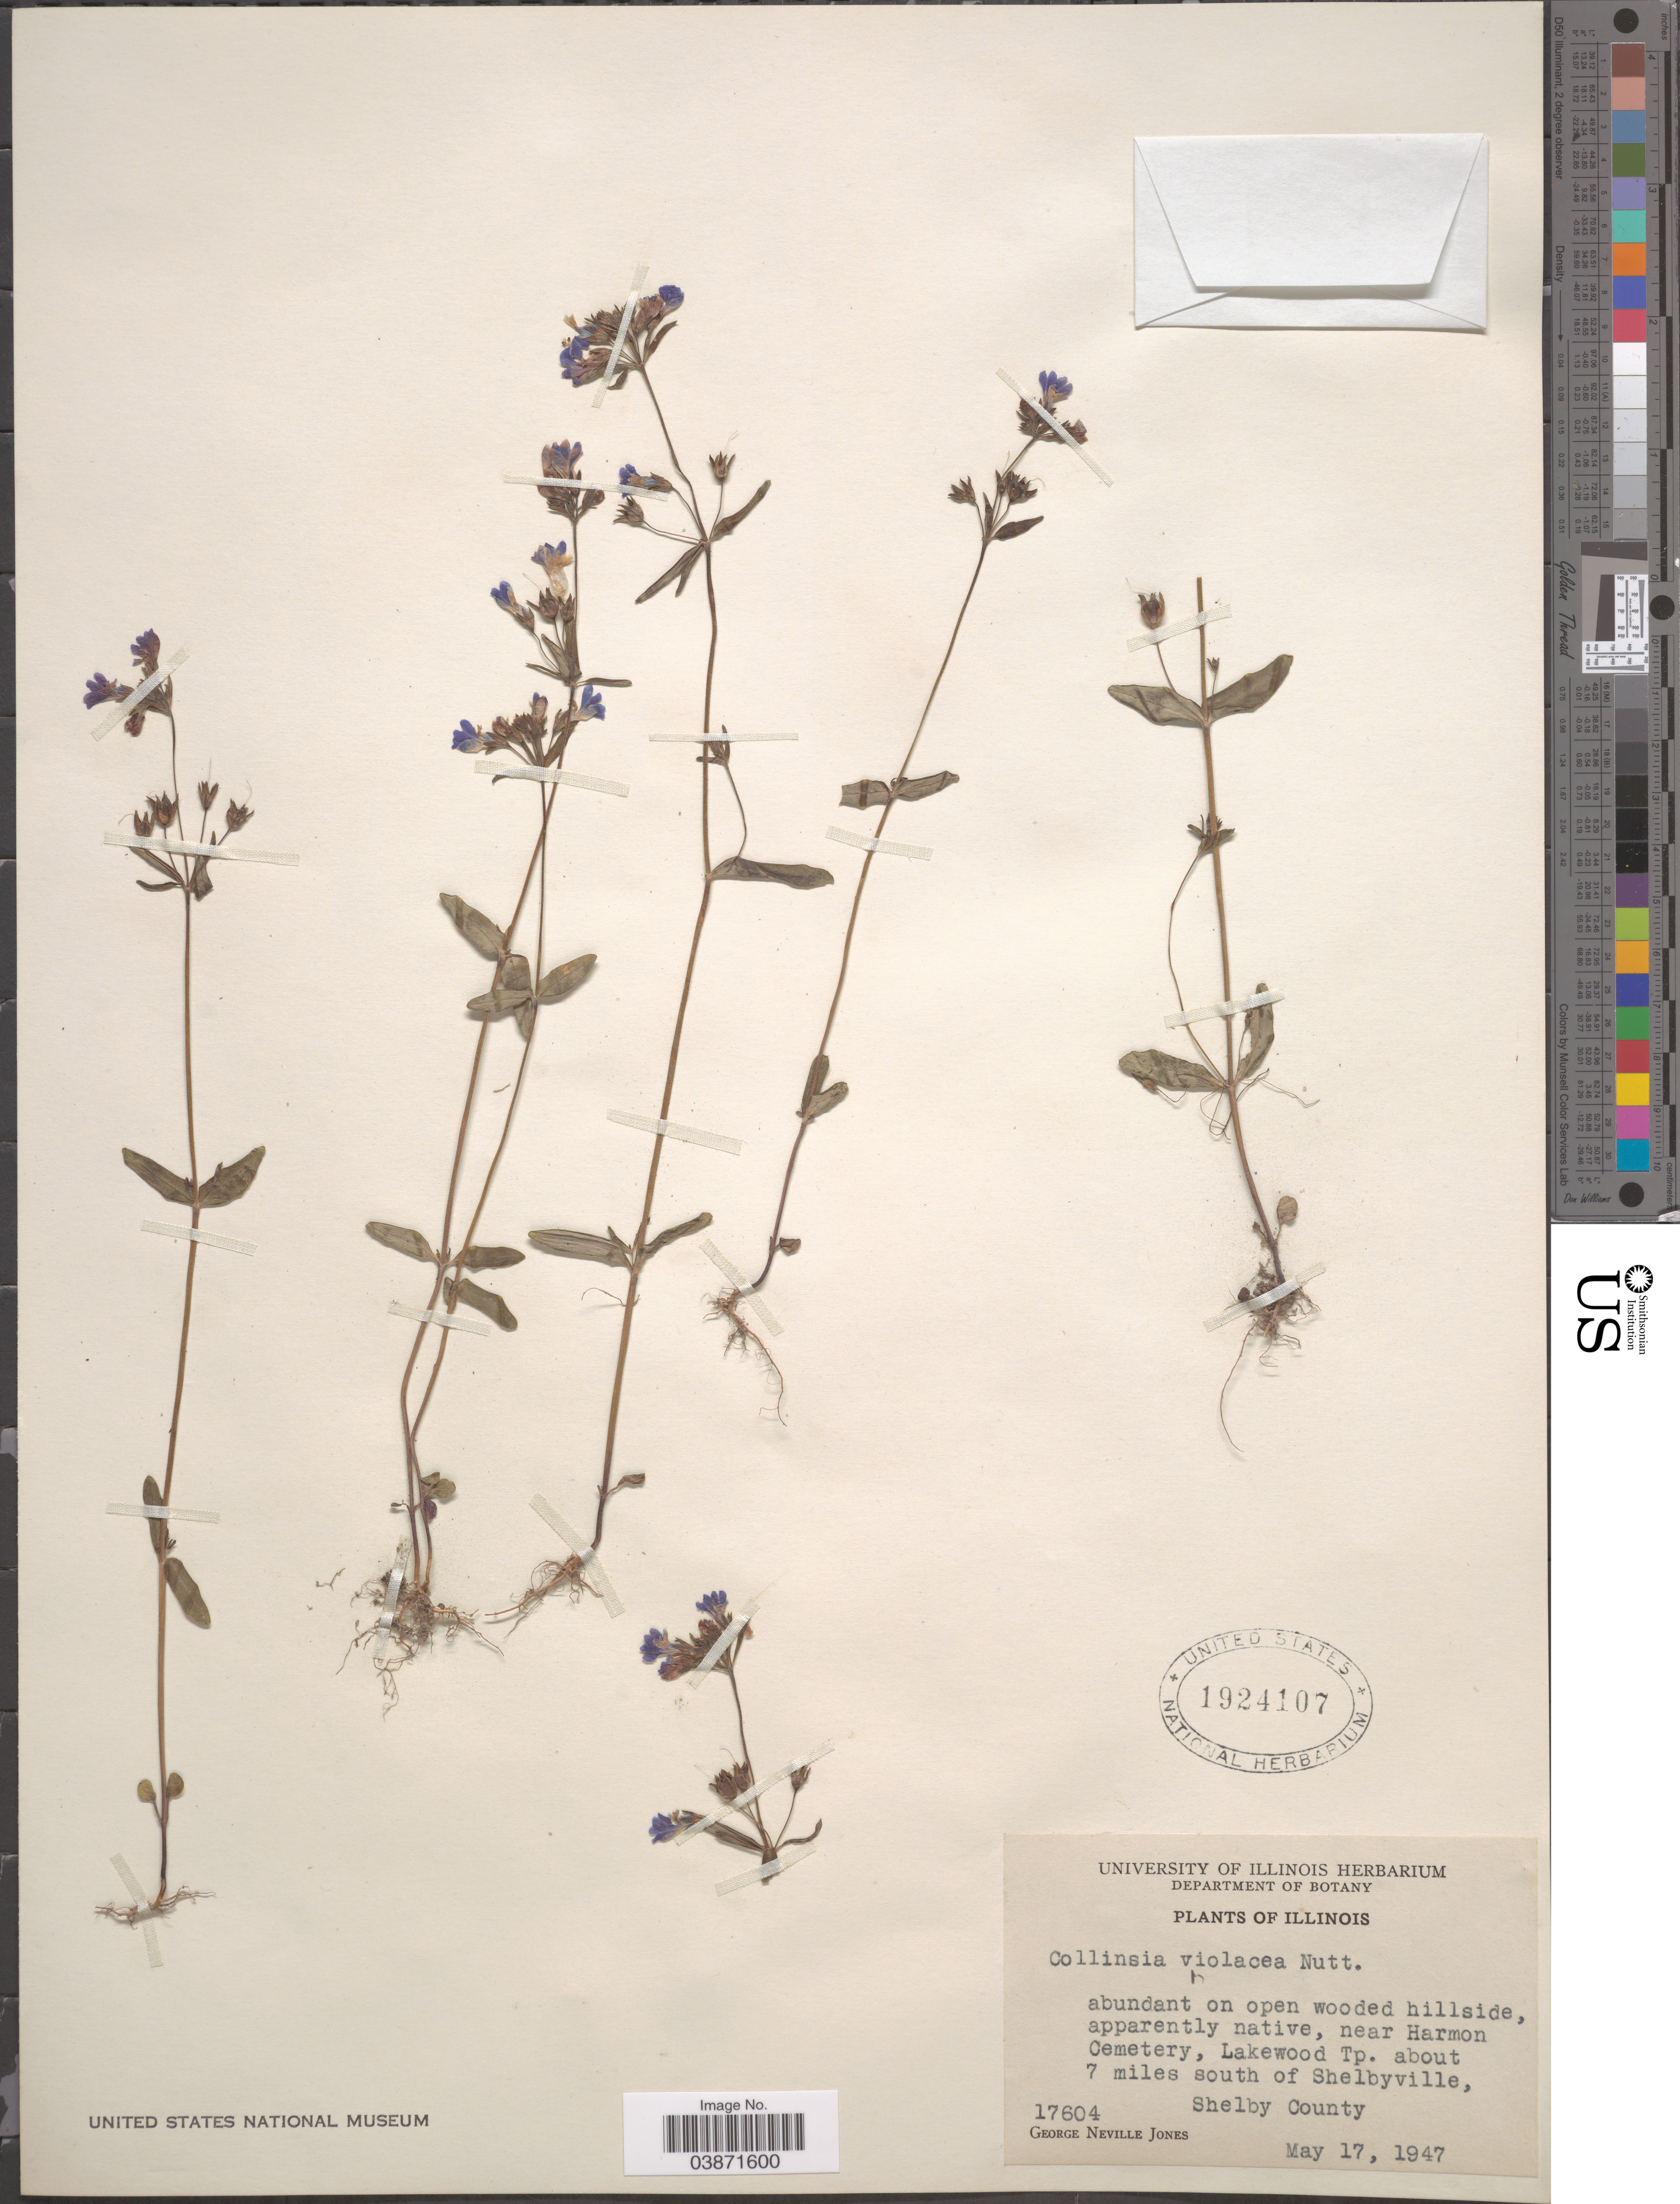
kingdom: Plantae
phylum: Tracheophyta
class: Magnoliopsida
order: Lamiales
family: Plantaginaceae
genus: Collinsia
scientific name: Collinsia violacea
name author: Nutt.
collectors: G. N. Jones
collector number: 17604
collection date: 1947-05-17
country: United States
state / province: Illinois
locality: Near Harmon Cemetery, Lakewood Tp. about 7 miles south of Shelbyville, Shelby County.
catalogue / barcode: US 1924107